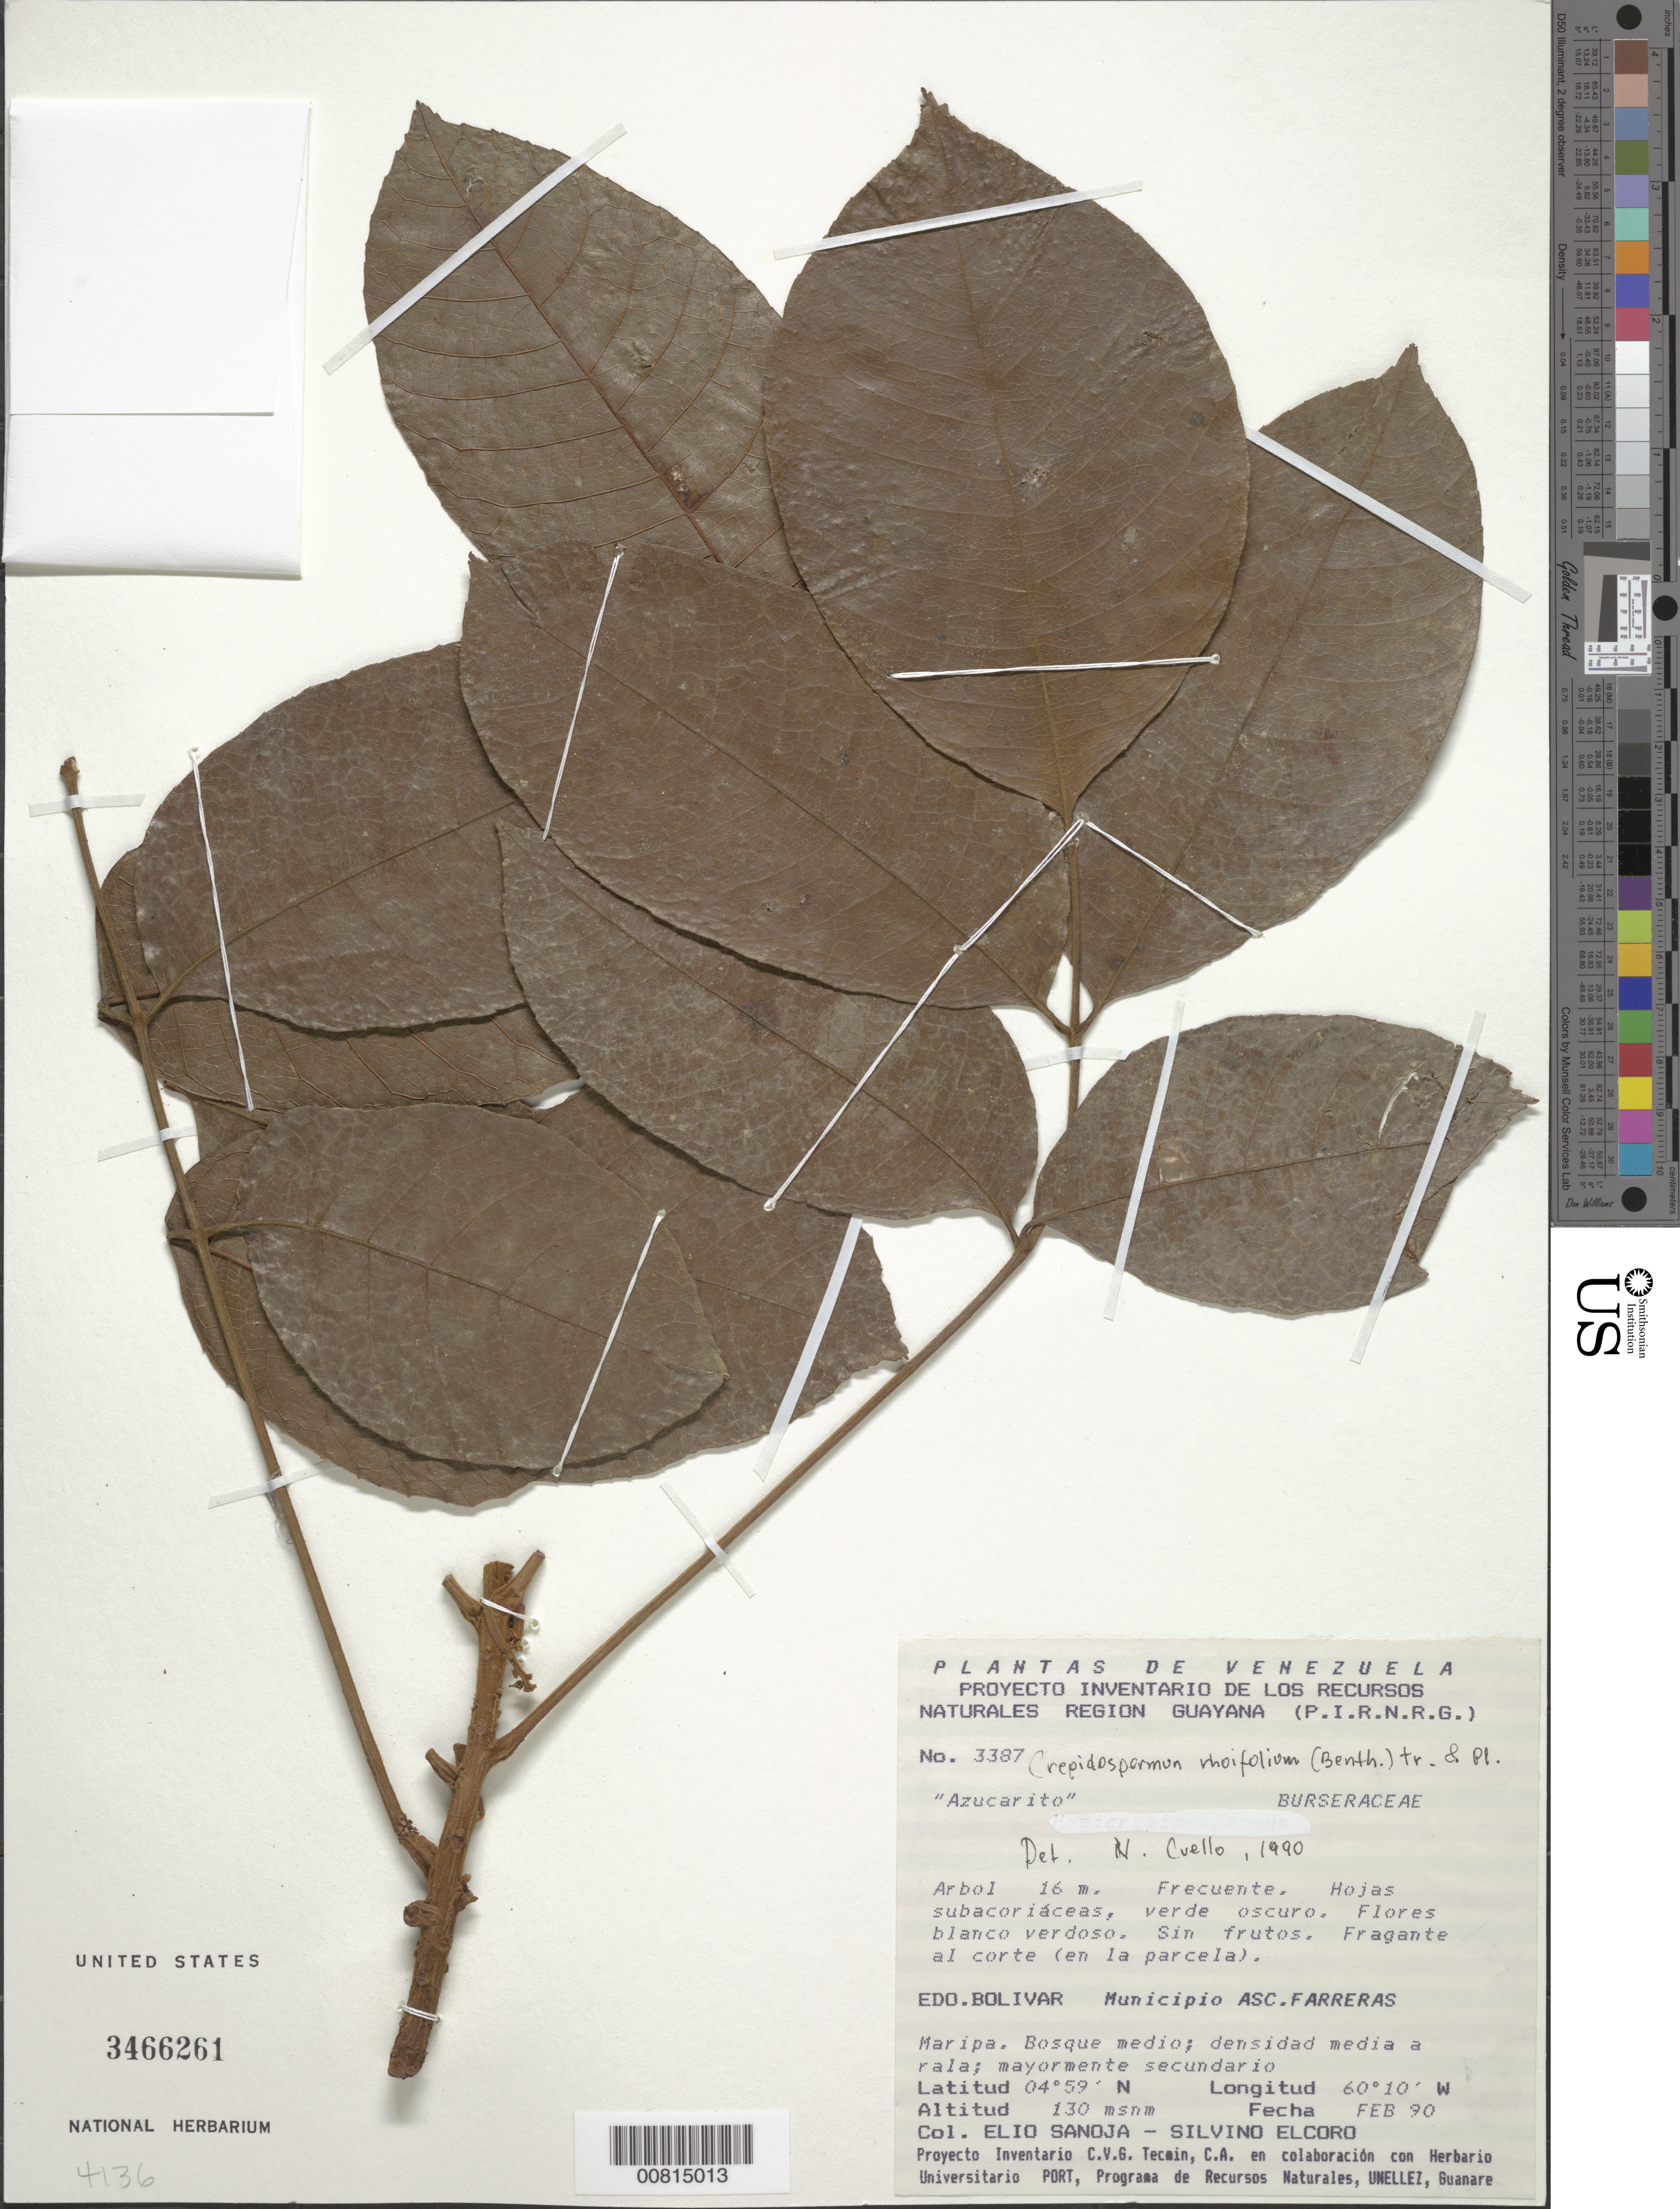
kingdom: Plantae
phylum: Tracheophyta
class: Magnoliopsida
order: Sapindales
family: Burseraceae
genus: Protium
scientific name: Protium rhoifolium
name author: (Benth.) Byng & Christenh.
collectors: E. Sanoja & S. Elcoro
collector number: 3387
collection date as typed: Feb-90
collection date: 1990-02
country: Venezuela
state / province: Bolívar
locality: Mun. Asc. Farreras; Maripa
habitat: Bosque medio; densidad media a rala; mayormente secundario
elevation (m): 130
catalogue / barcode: US 3466261